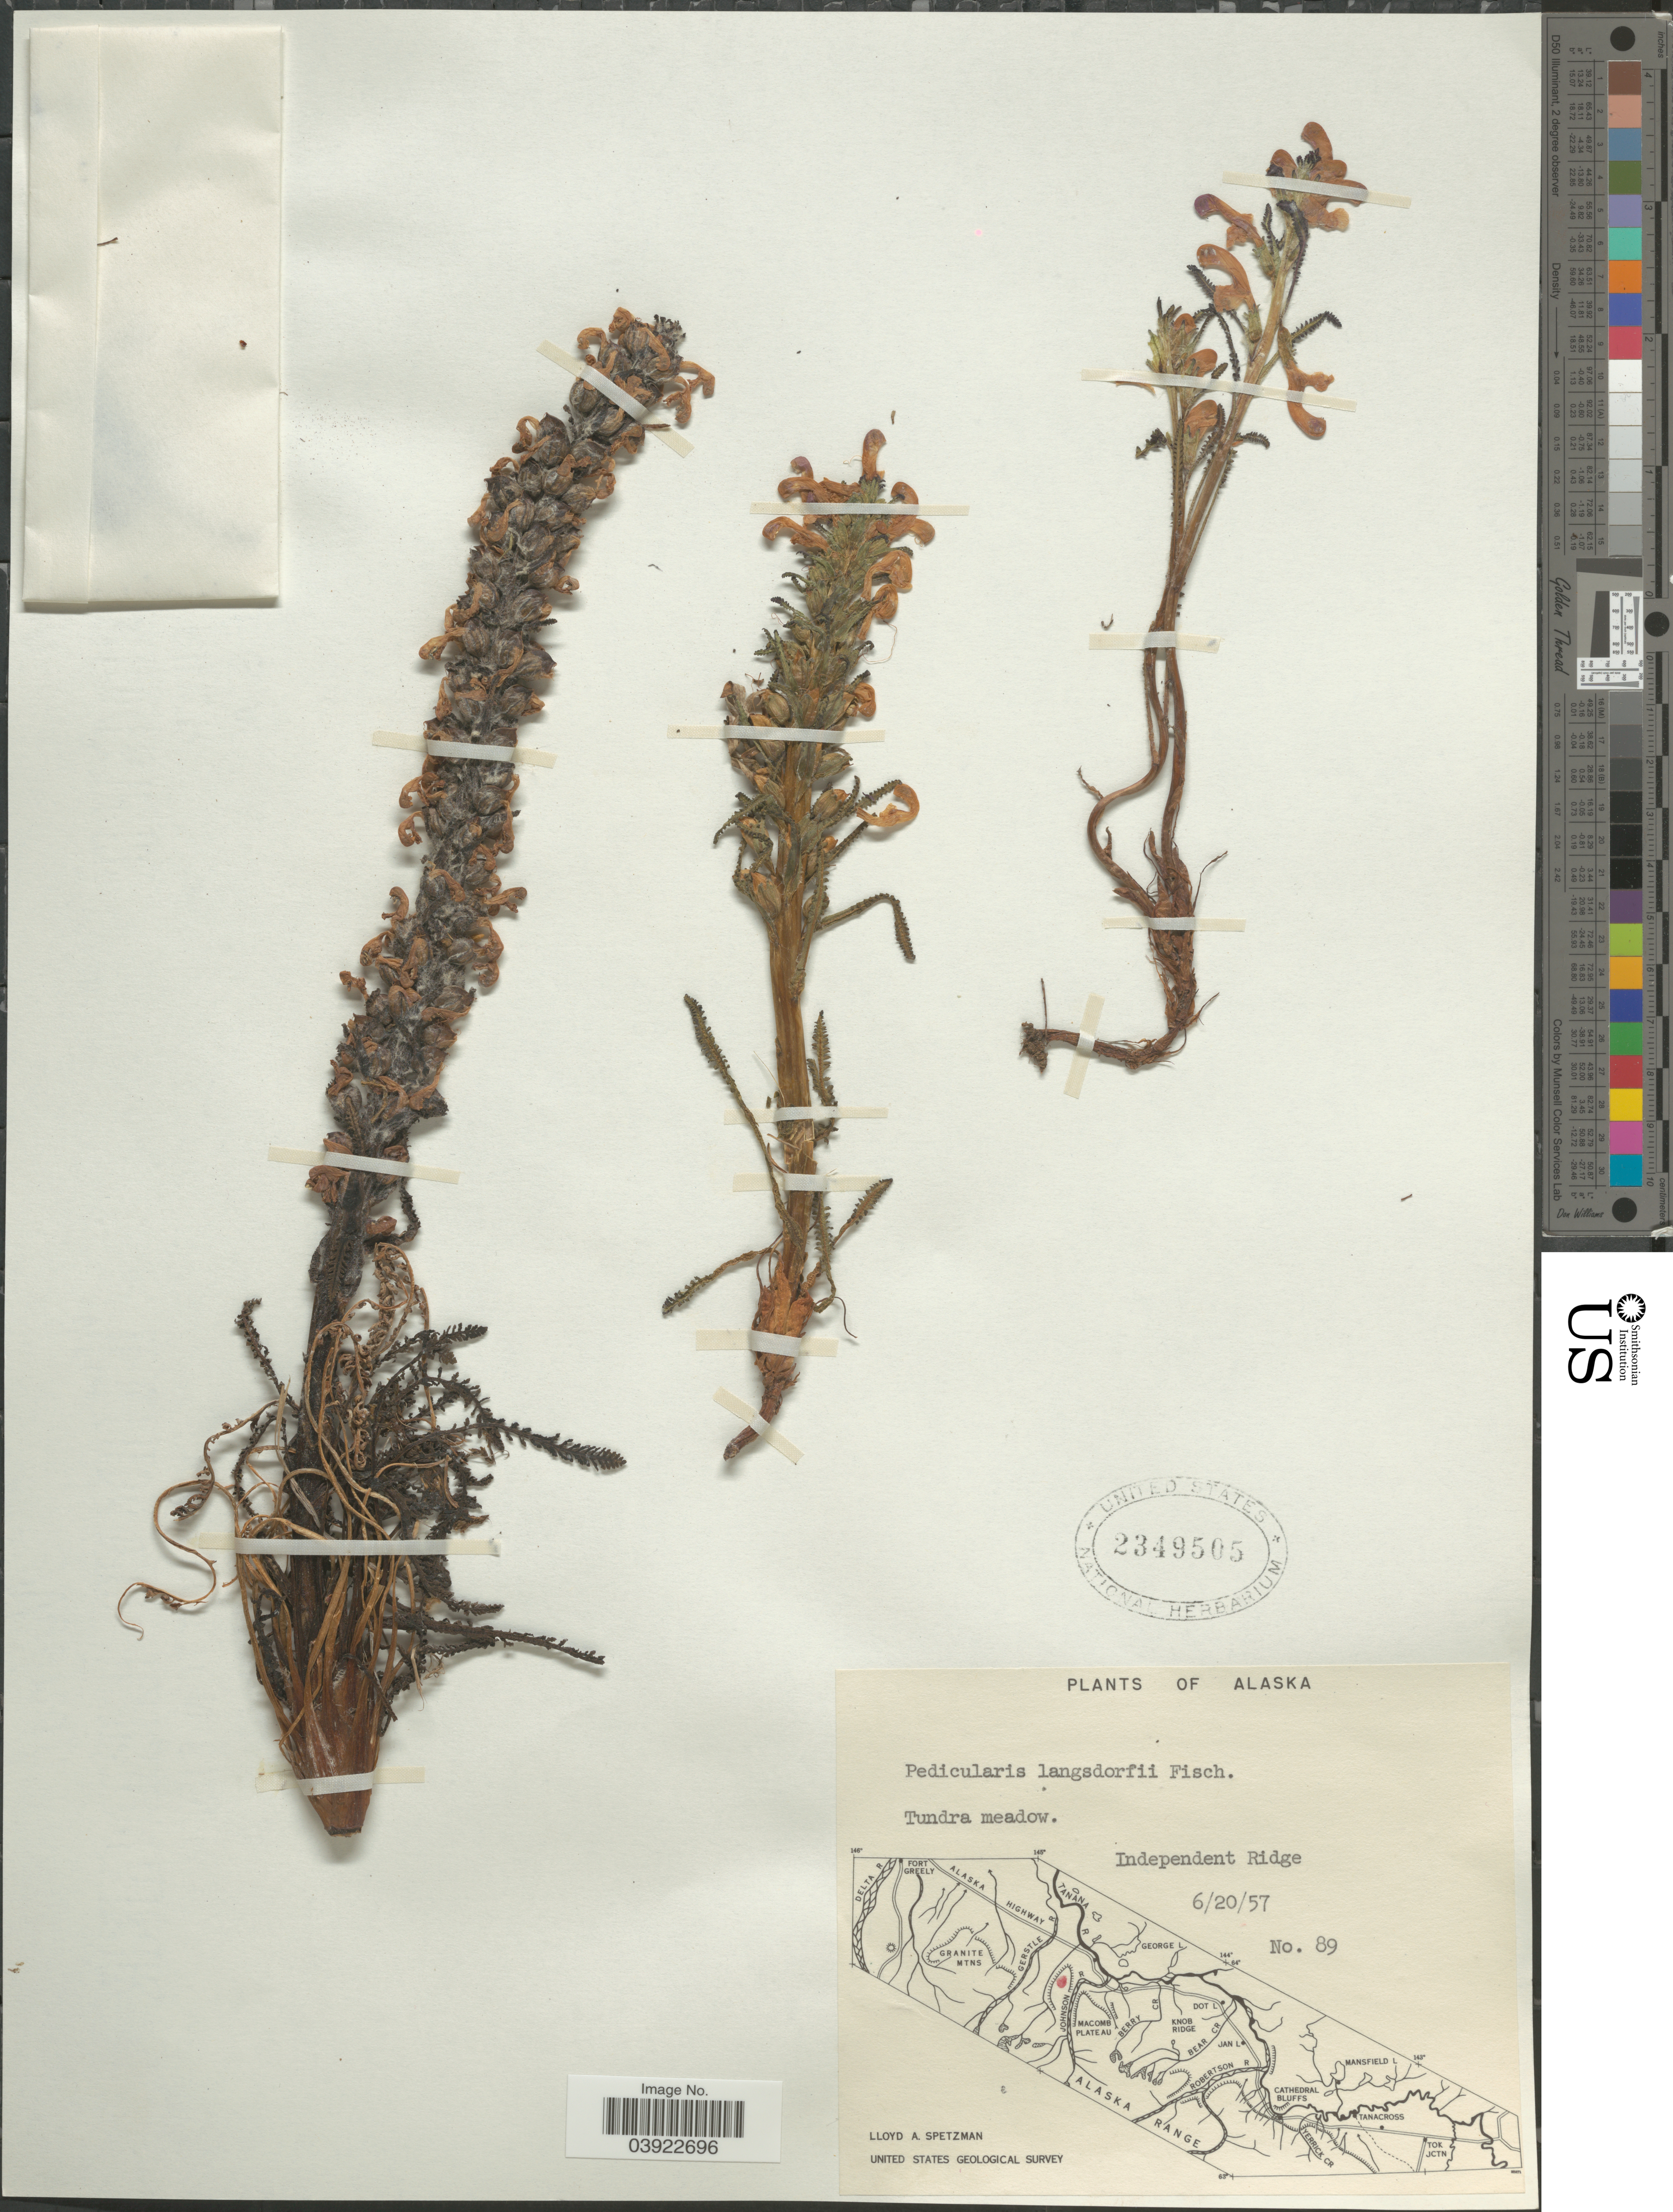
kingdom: Plantae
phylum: Tracheophyta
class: Magnoliopsida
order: Lamiales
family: Orobanchaceae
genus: Pedicularis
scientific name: Pedicularis langsdorffii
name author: Fisch. ex Steven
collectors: L. Spetzman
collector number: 89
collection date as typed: Transcribed d/m/y: 20/6/57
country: United States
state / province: Alaska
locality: Tundra meadow. Independent Ridge.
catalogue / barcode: US 2349505